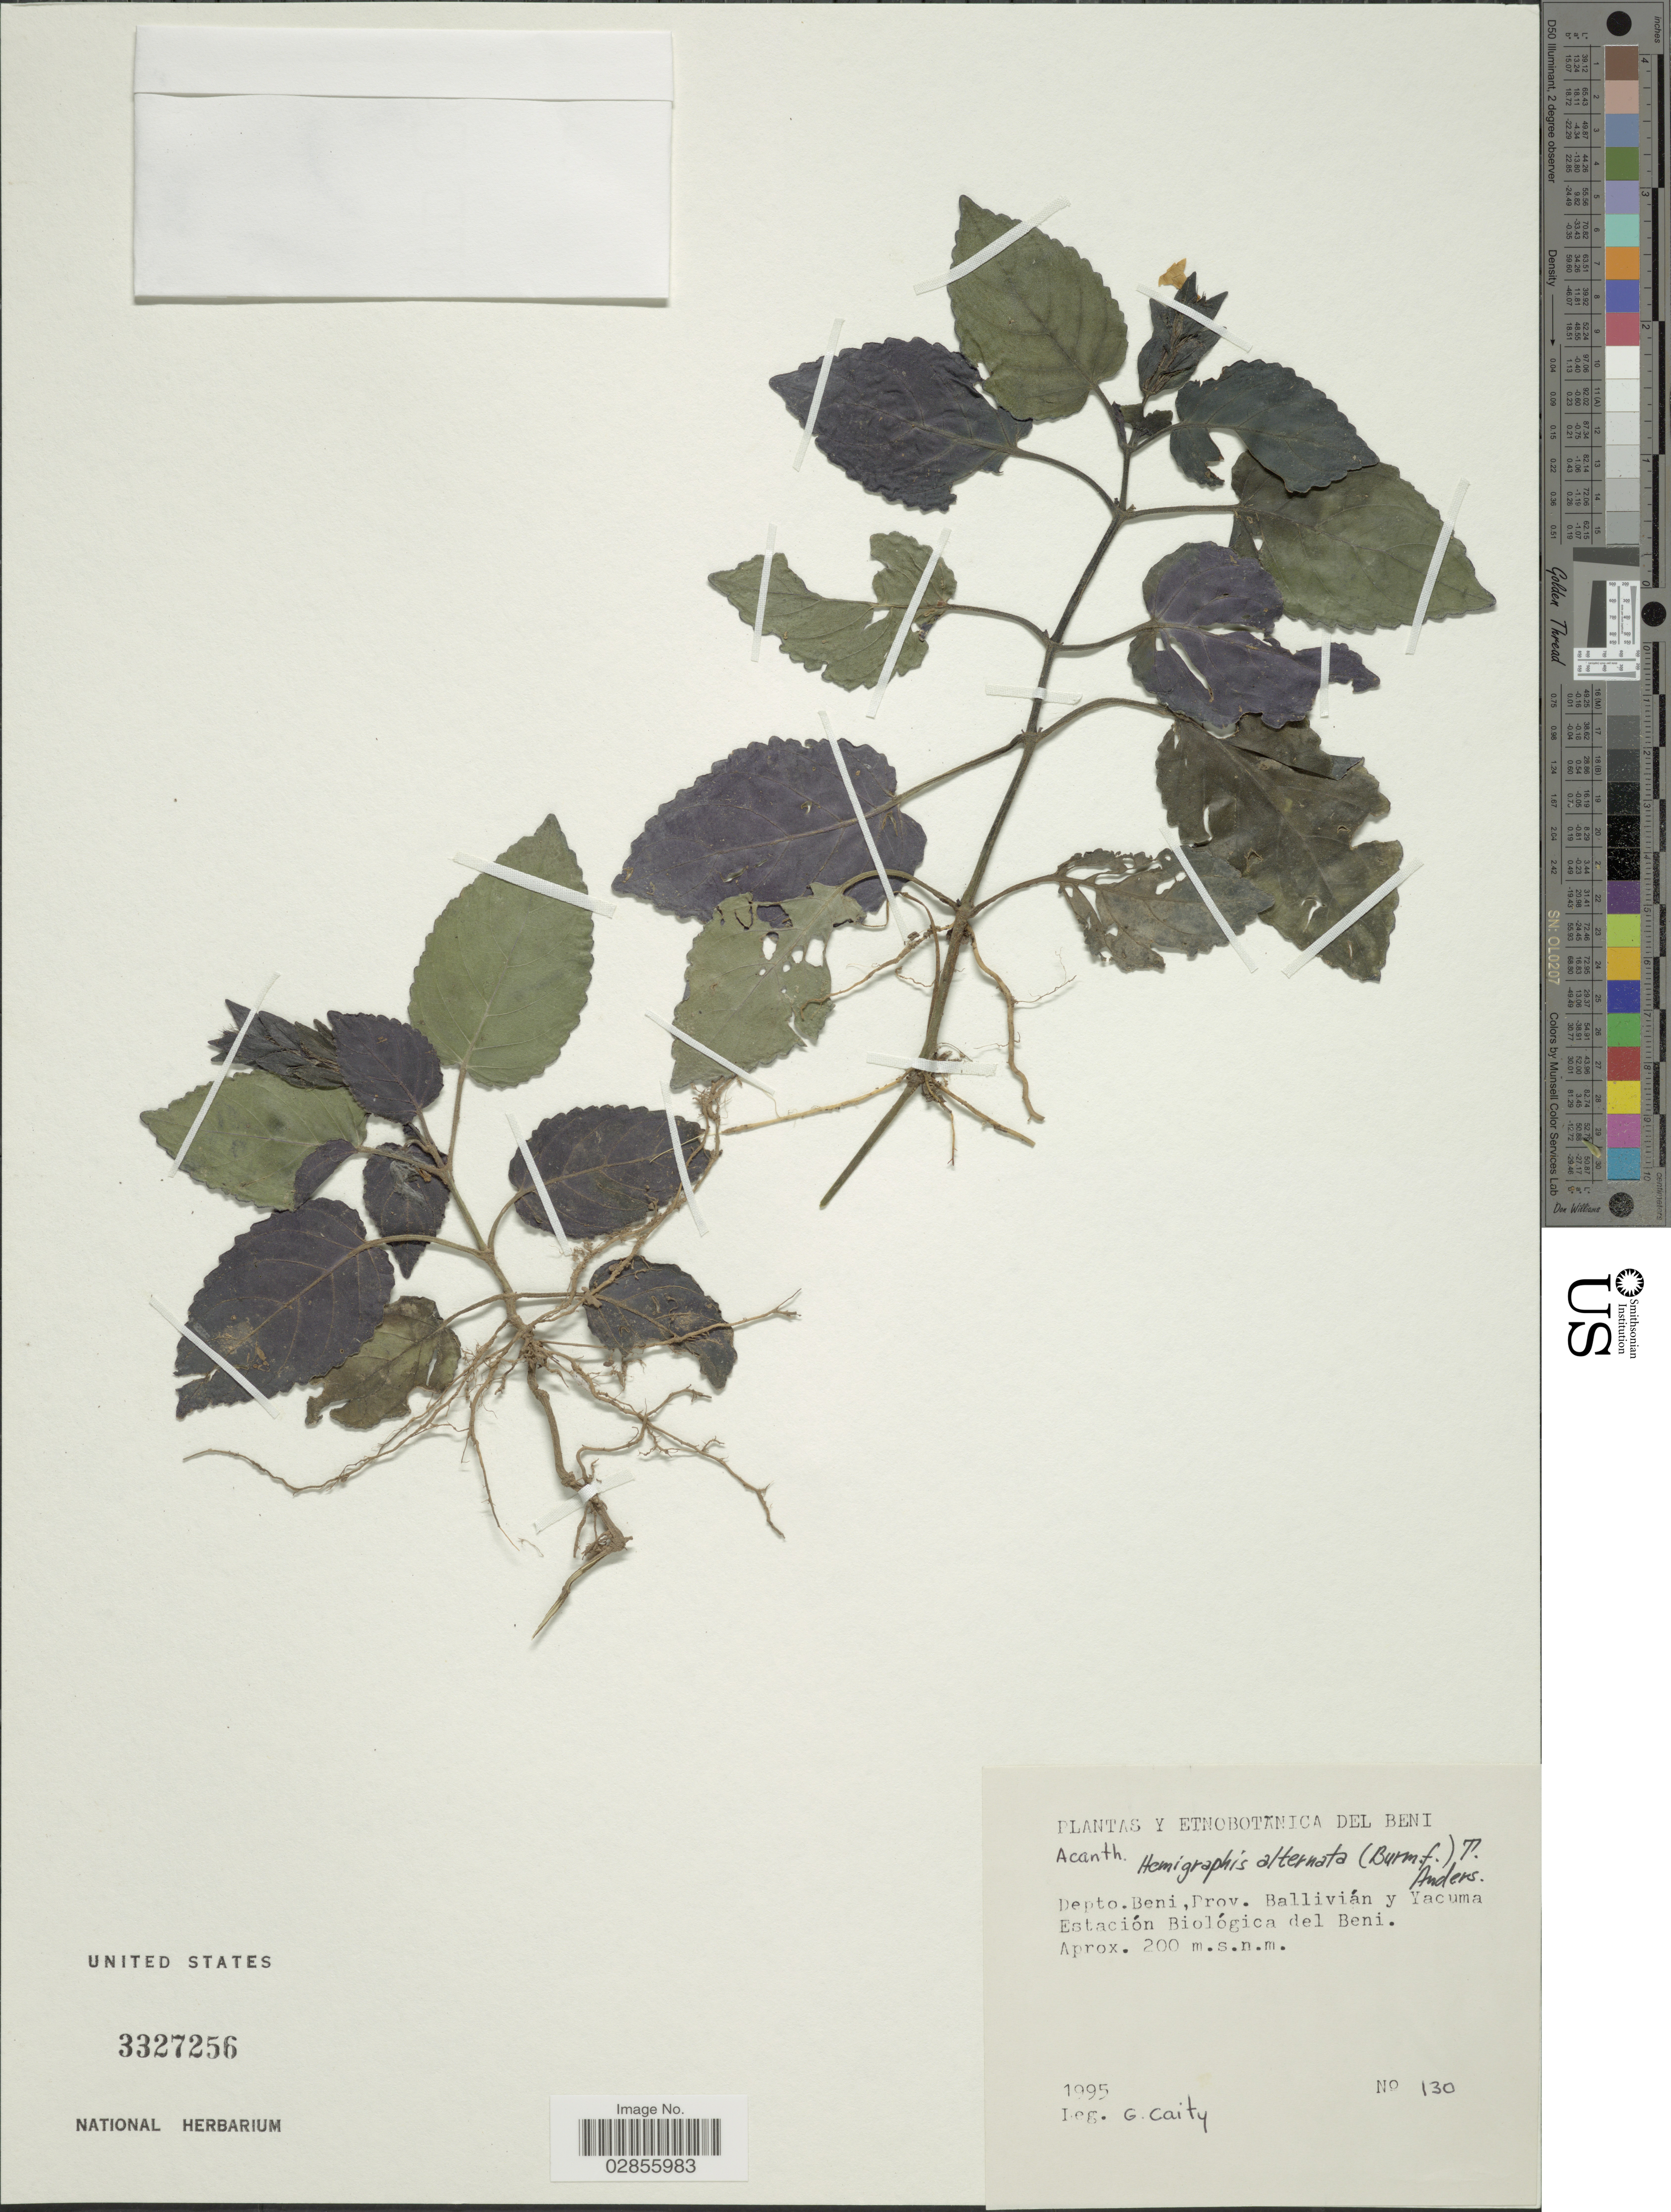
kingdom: Plantae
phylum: Tracheophyta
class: Magnoliopsida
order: Lamiales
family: Acanthaceae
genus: Hemigraphis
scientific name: Hemigraphis alternata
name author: (Burm. f.) T. Anderson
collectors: G. Caity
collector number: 130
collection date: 1995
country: Bolivia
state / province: Beni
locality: Depto. Beni, Prov. Ballivían y Yacuma. Estación Biológica del Beni.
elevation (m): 200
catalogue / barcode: US 3327256